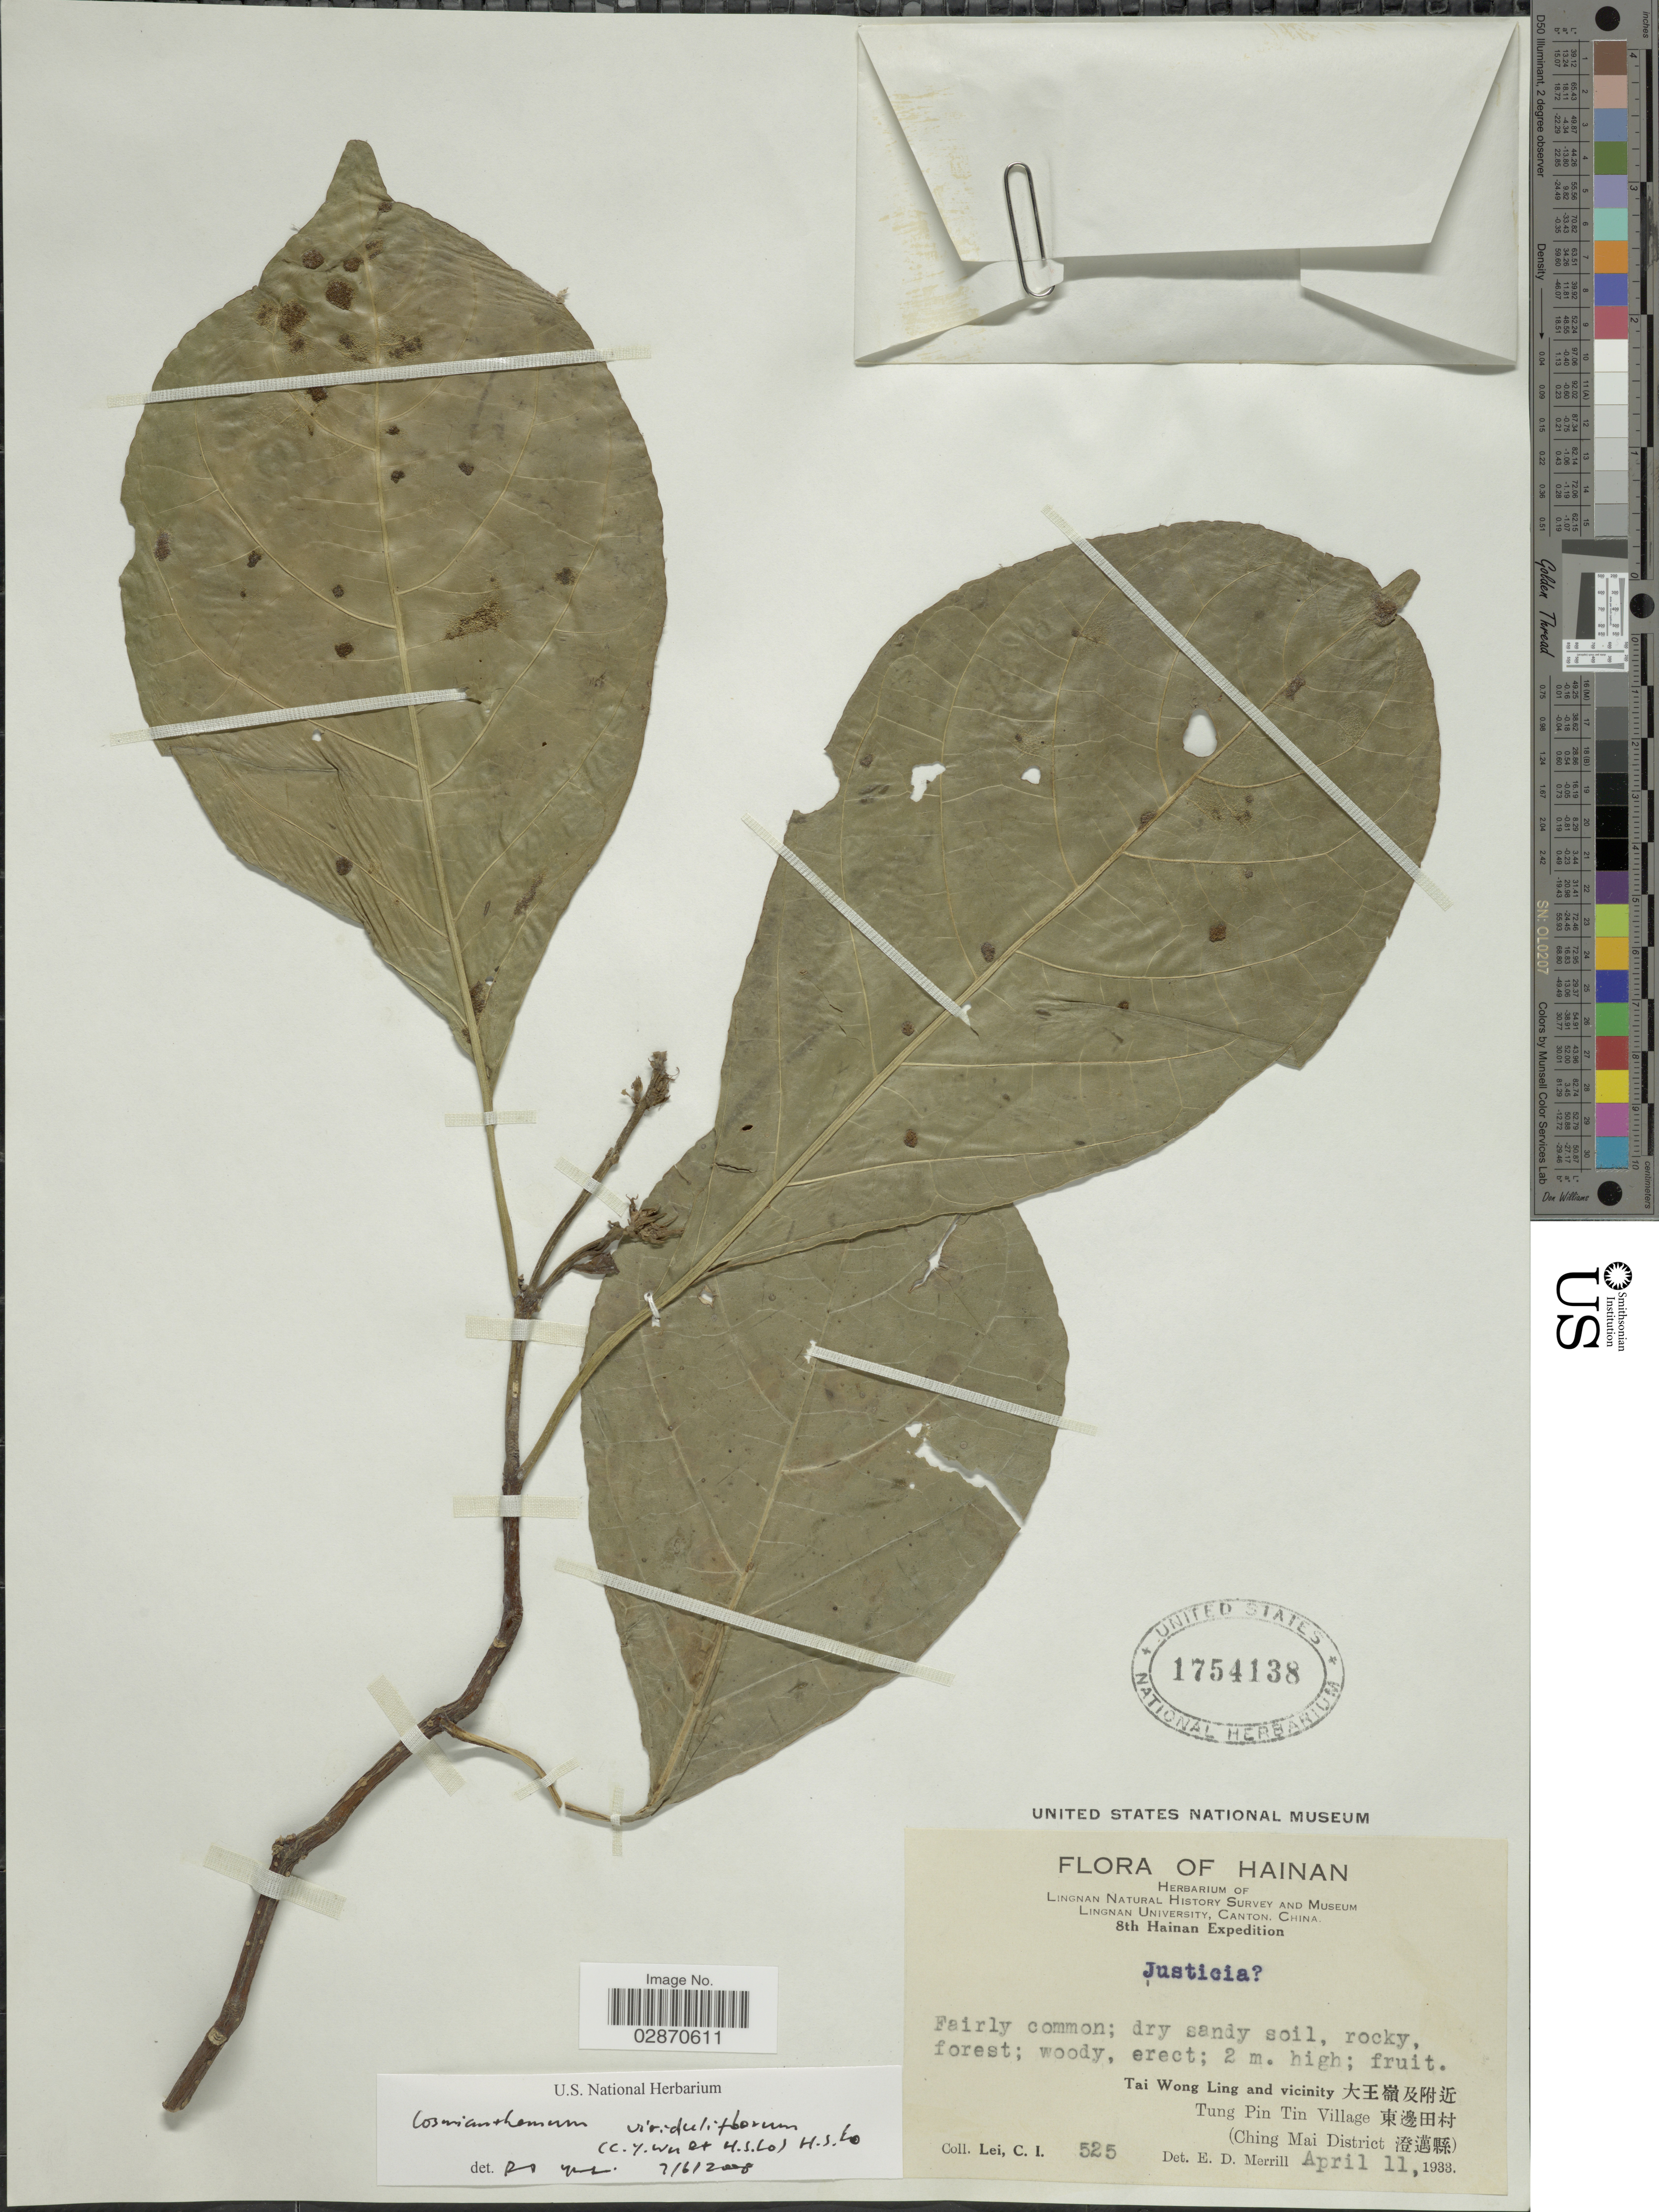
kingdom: Plantae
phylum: Tracheophyta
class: Magnoliopsida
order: Lamiales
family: Acanthaceae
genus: Cosmianthemum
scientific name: Cosmianthemum viriduliflorum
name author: (C.Y. Wu & H.S. Lo) H.S. Lo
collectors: C. I. Lei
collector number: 525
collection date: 1933-04-11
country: China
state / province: Hainan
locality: Tai Wong Ling and vicinity. Tung Pin Tin Village (Ching Mai District).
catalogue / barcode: US 1754138